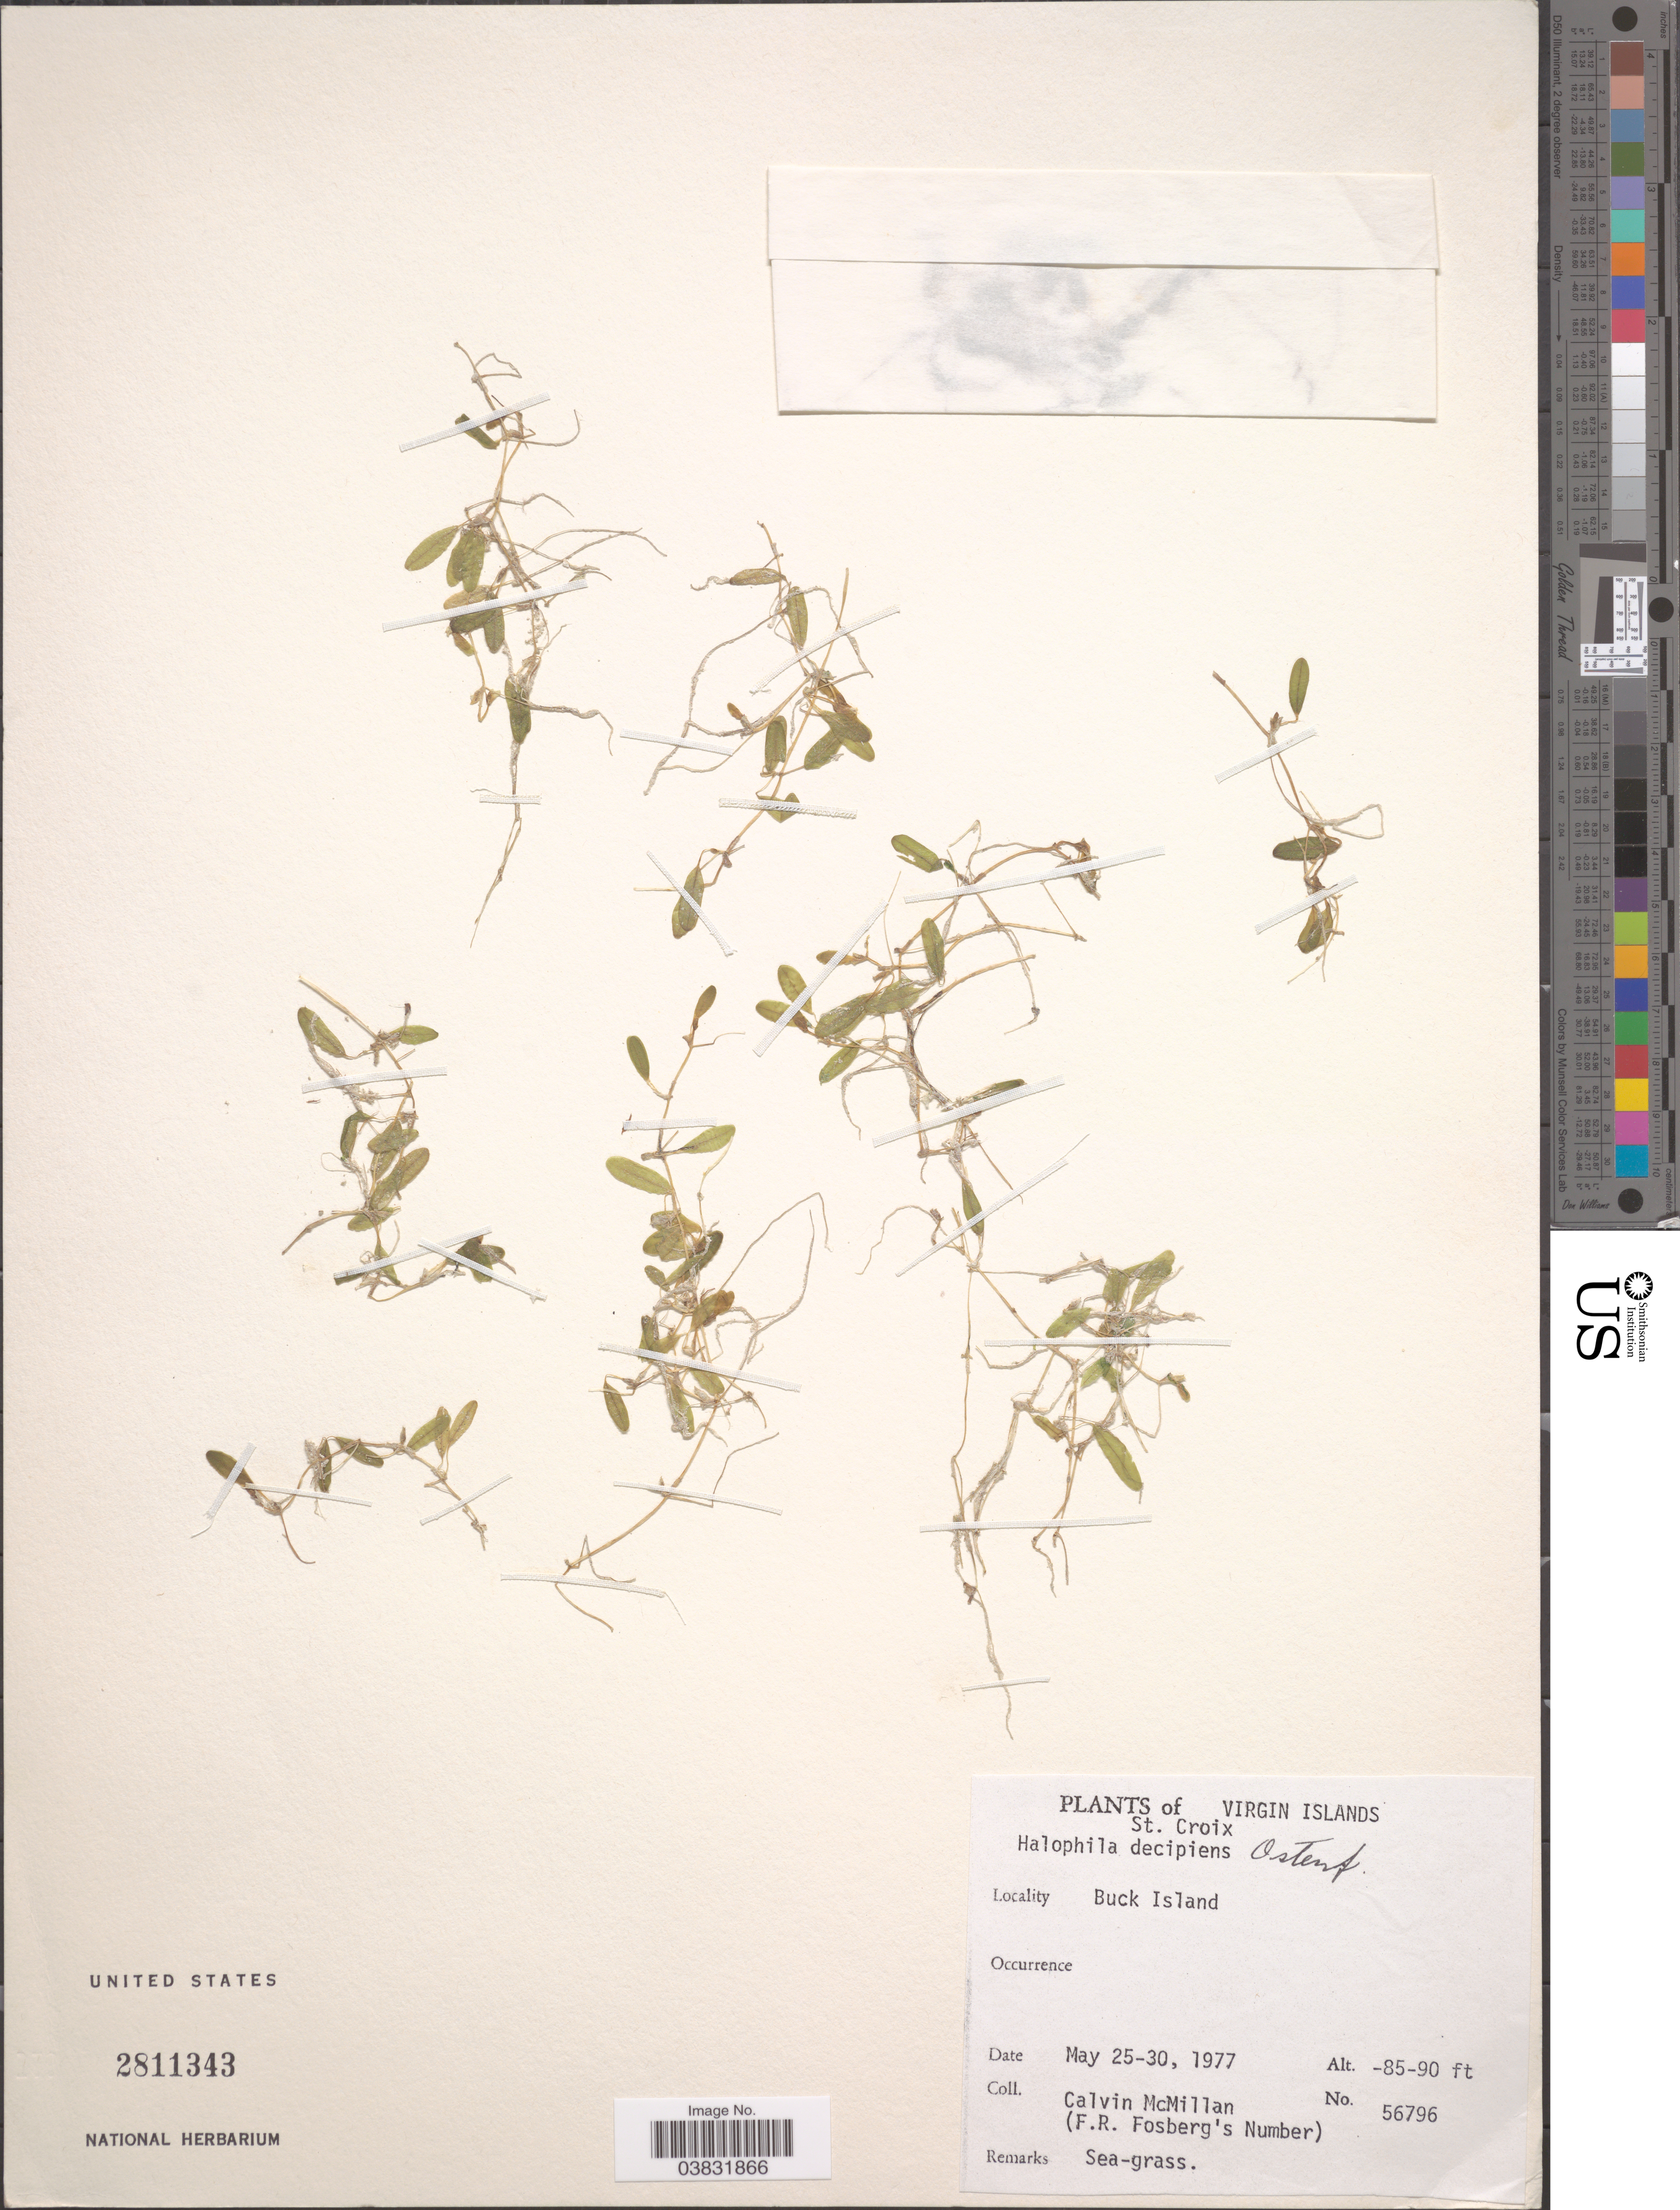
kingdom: Plantae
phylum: Tracheophyta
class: Liliopsida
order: Alismatales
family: Hydrocharitaceae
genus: Halophila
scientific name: Halophila decipiens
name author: Ostenf.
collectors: C. McMillan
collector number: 56796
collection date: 1977-05-25/1977-05-30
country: U.S. Virgin Islands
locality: Virgin Islands. St. Croix. Buck Island.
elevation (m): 26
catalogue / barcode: US 2811343